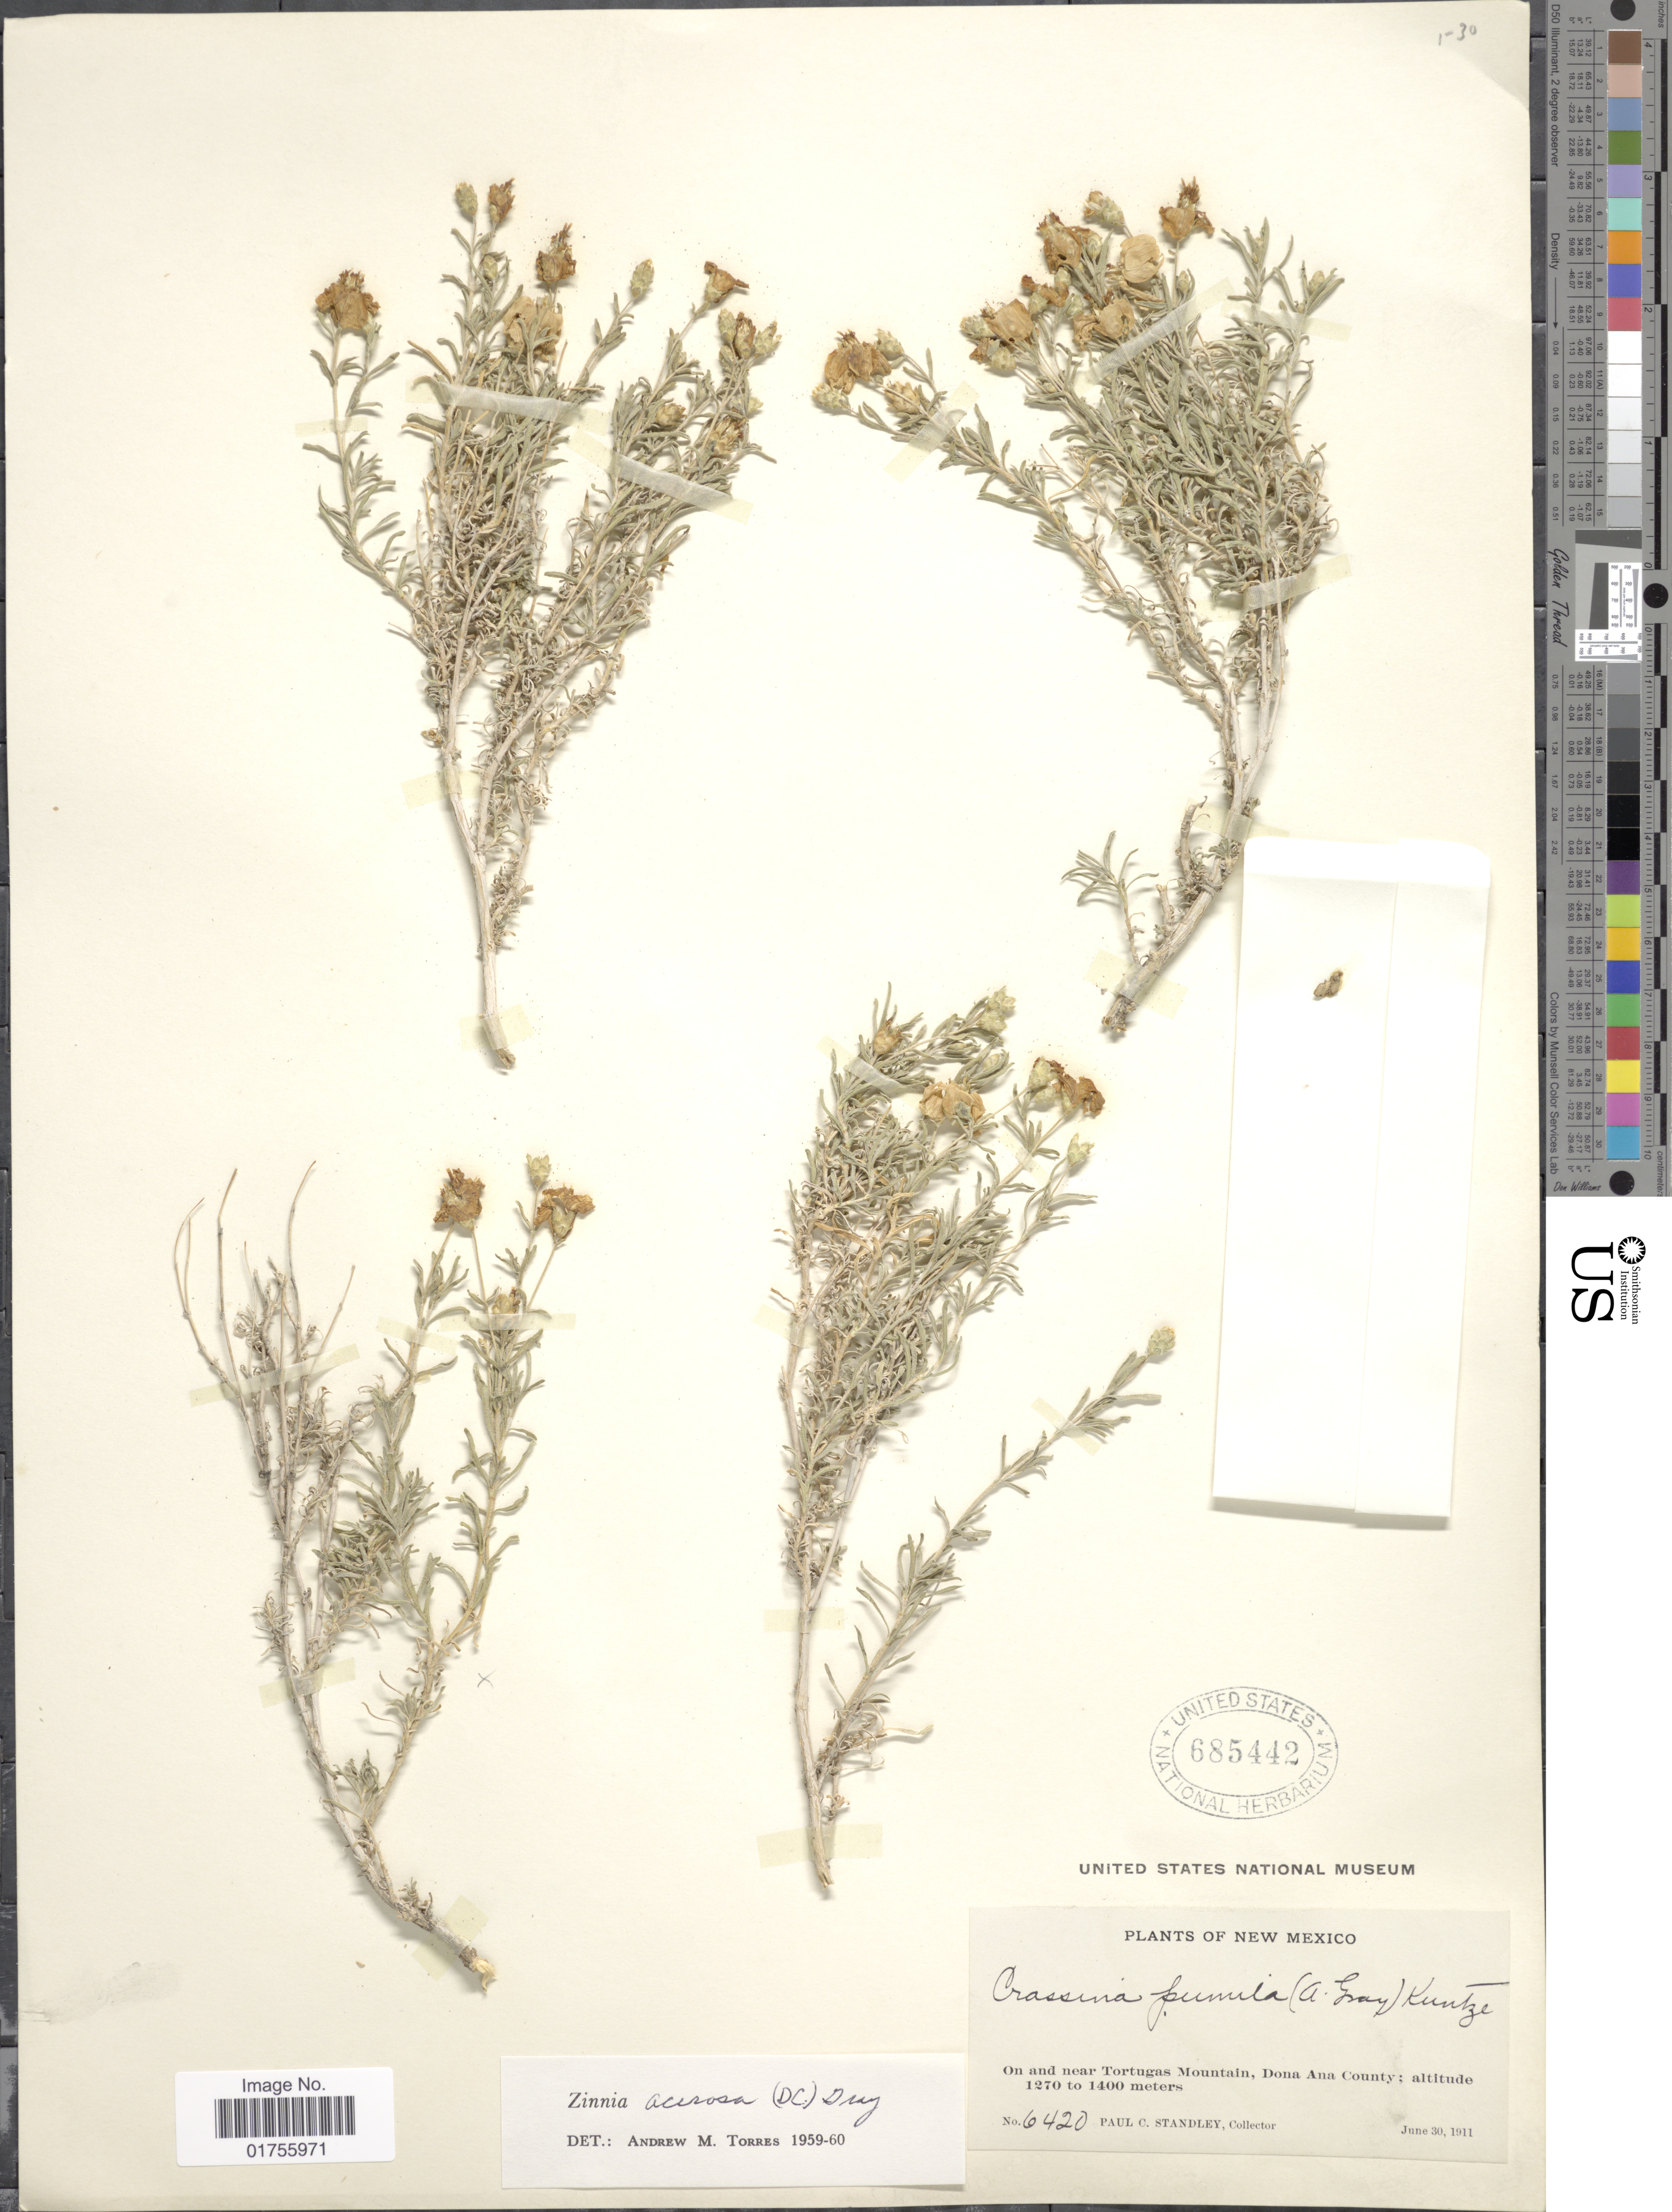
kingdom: Plantae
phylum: Tracheophyta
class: Magnoliopsida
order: Asterales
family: Asteraceae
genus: Zinnia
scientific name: Zinnia acerosa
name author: (DC.) A. Gray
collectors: P. C. Standley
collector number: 6420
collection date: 1911-06-30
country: United States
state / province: New Mexico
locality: On and near Tortugas Mountain, Dona Ana County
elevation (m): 1270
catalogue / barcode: US 685442